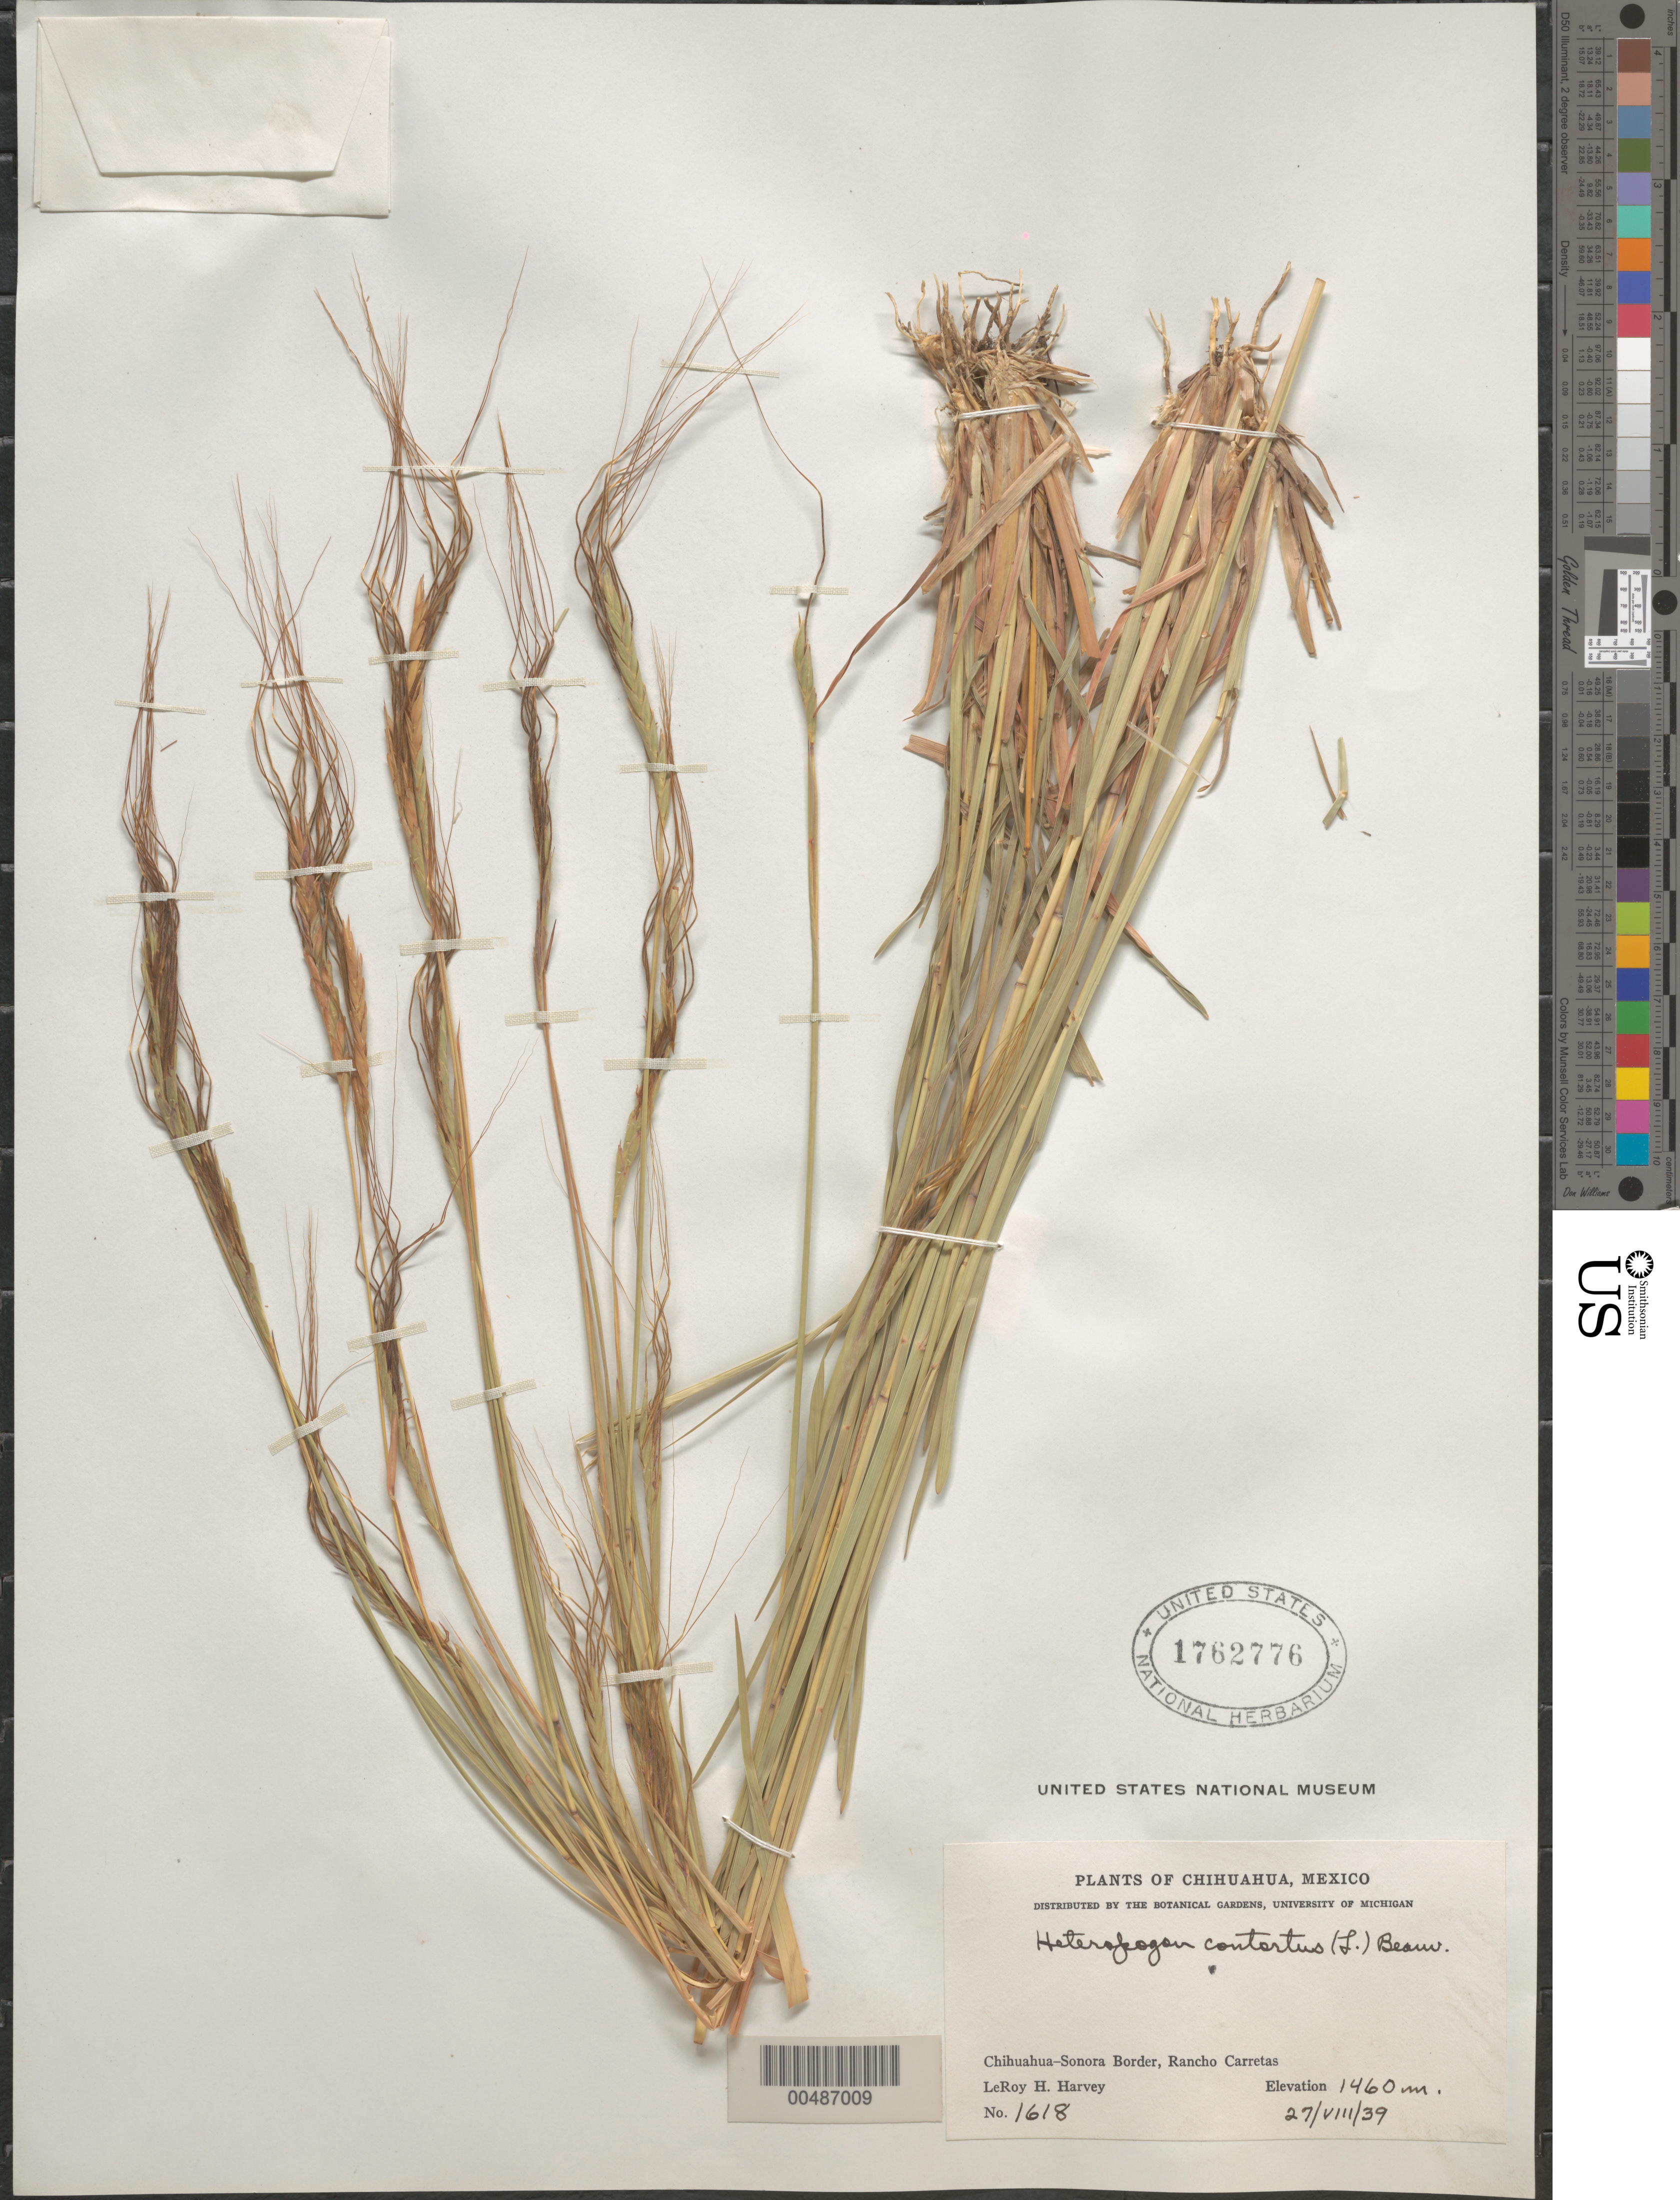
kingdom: Plantae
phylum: Tracheophyta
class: Liliopsida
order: Poales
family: Poaceae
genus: Heteropogon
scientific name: Heteropogon contortus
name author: (L.) P. Beauv. ex Roem. & Schult.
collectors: L. H. Harvey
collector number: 1618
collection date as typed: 27 Aug 1939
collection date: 1939-08-27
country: Mexico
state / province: Chihuahua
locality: Chihuahua-Sonora border, Rancho Carretas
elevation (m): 1460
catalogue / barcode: US 1762776